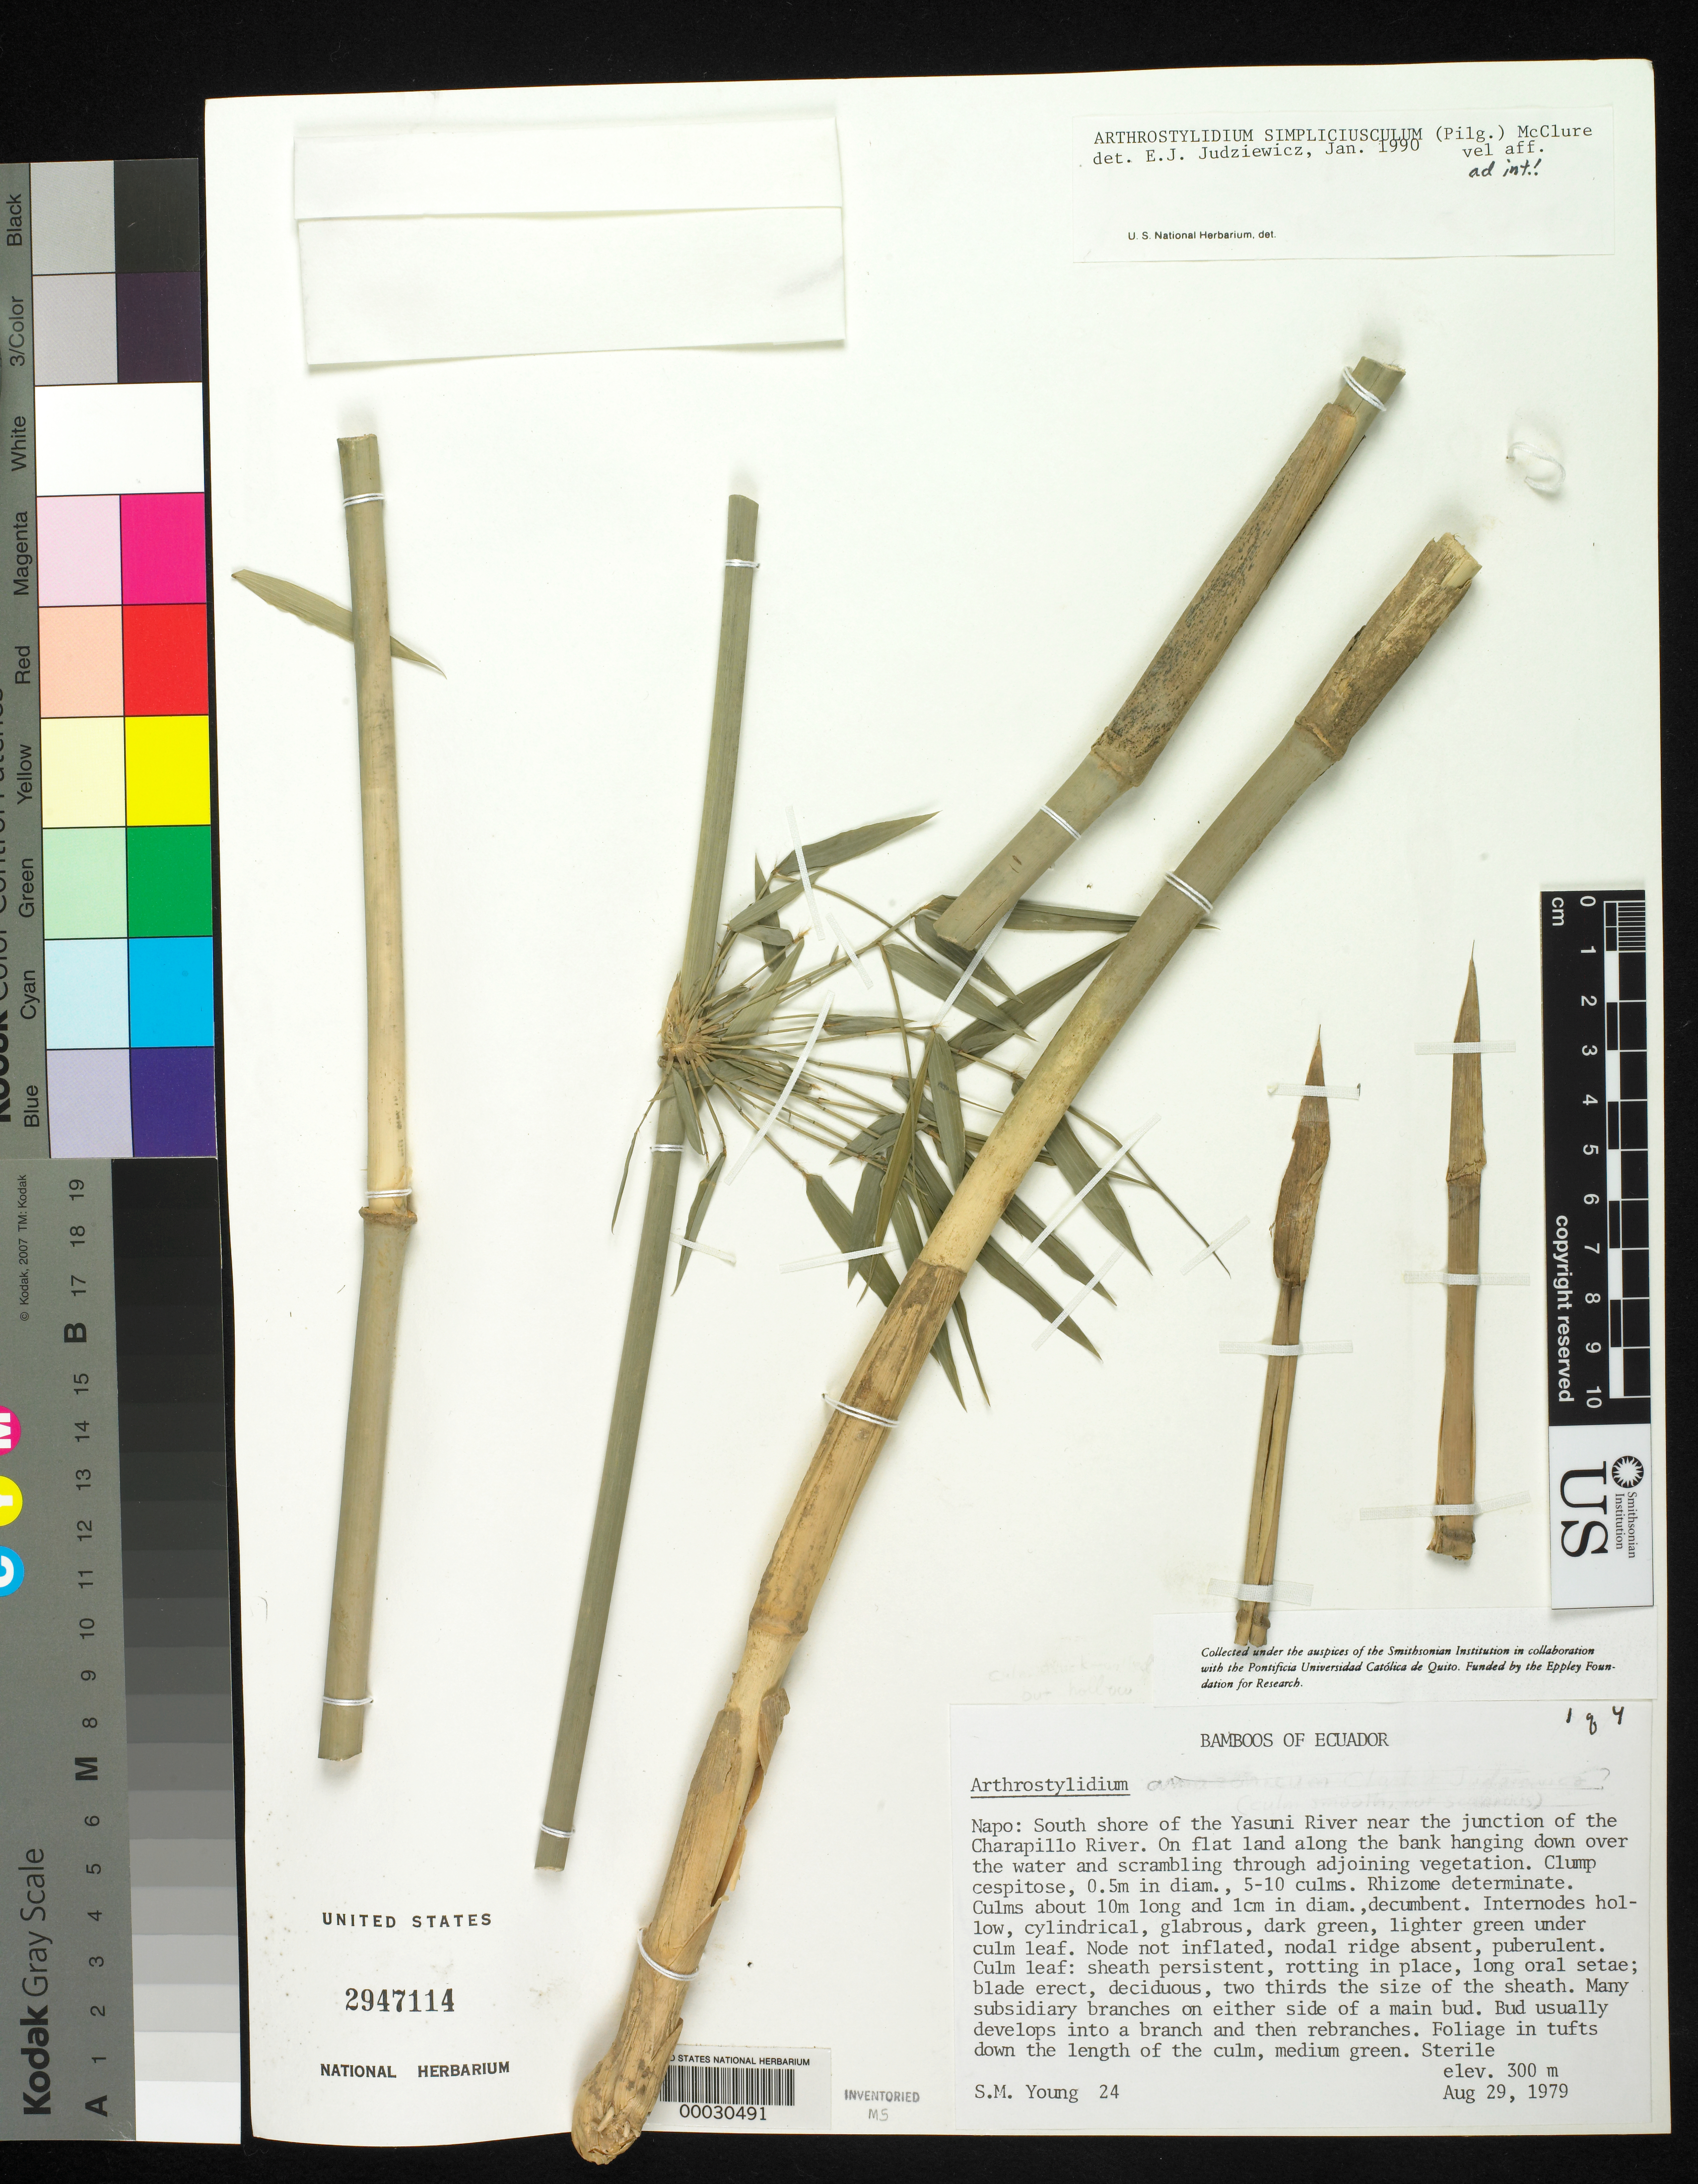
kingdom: Plantae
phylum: Tracheophyta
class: Liliopsida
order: Poales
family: Poaceae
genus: Arthrostylidium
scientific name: Arthrostylidium simpliciusculum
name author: (Pilg.) McClure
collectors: S. Young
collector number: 24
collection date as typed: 29 Aug 1979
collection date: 1979-08-29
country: Ecuador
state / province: Napo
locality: S shore of the yasuni River near the junction of the charapillo River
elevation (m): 300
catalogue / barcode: US 2947114